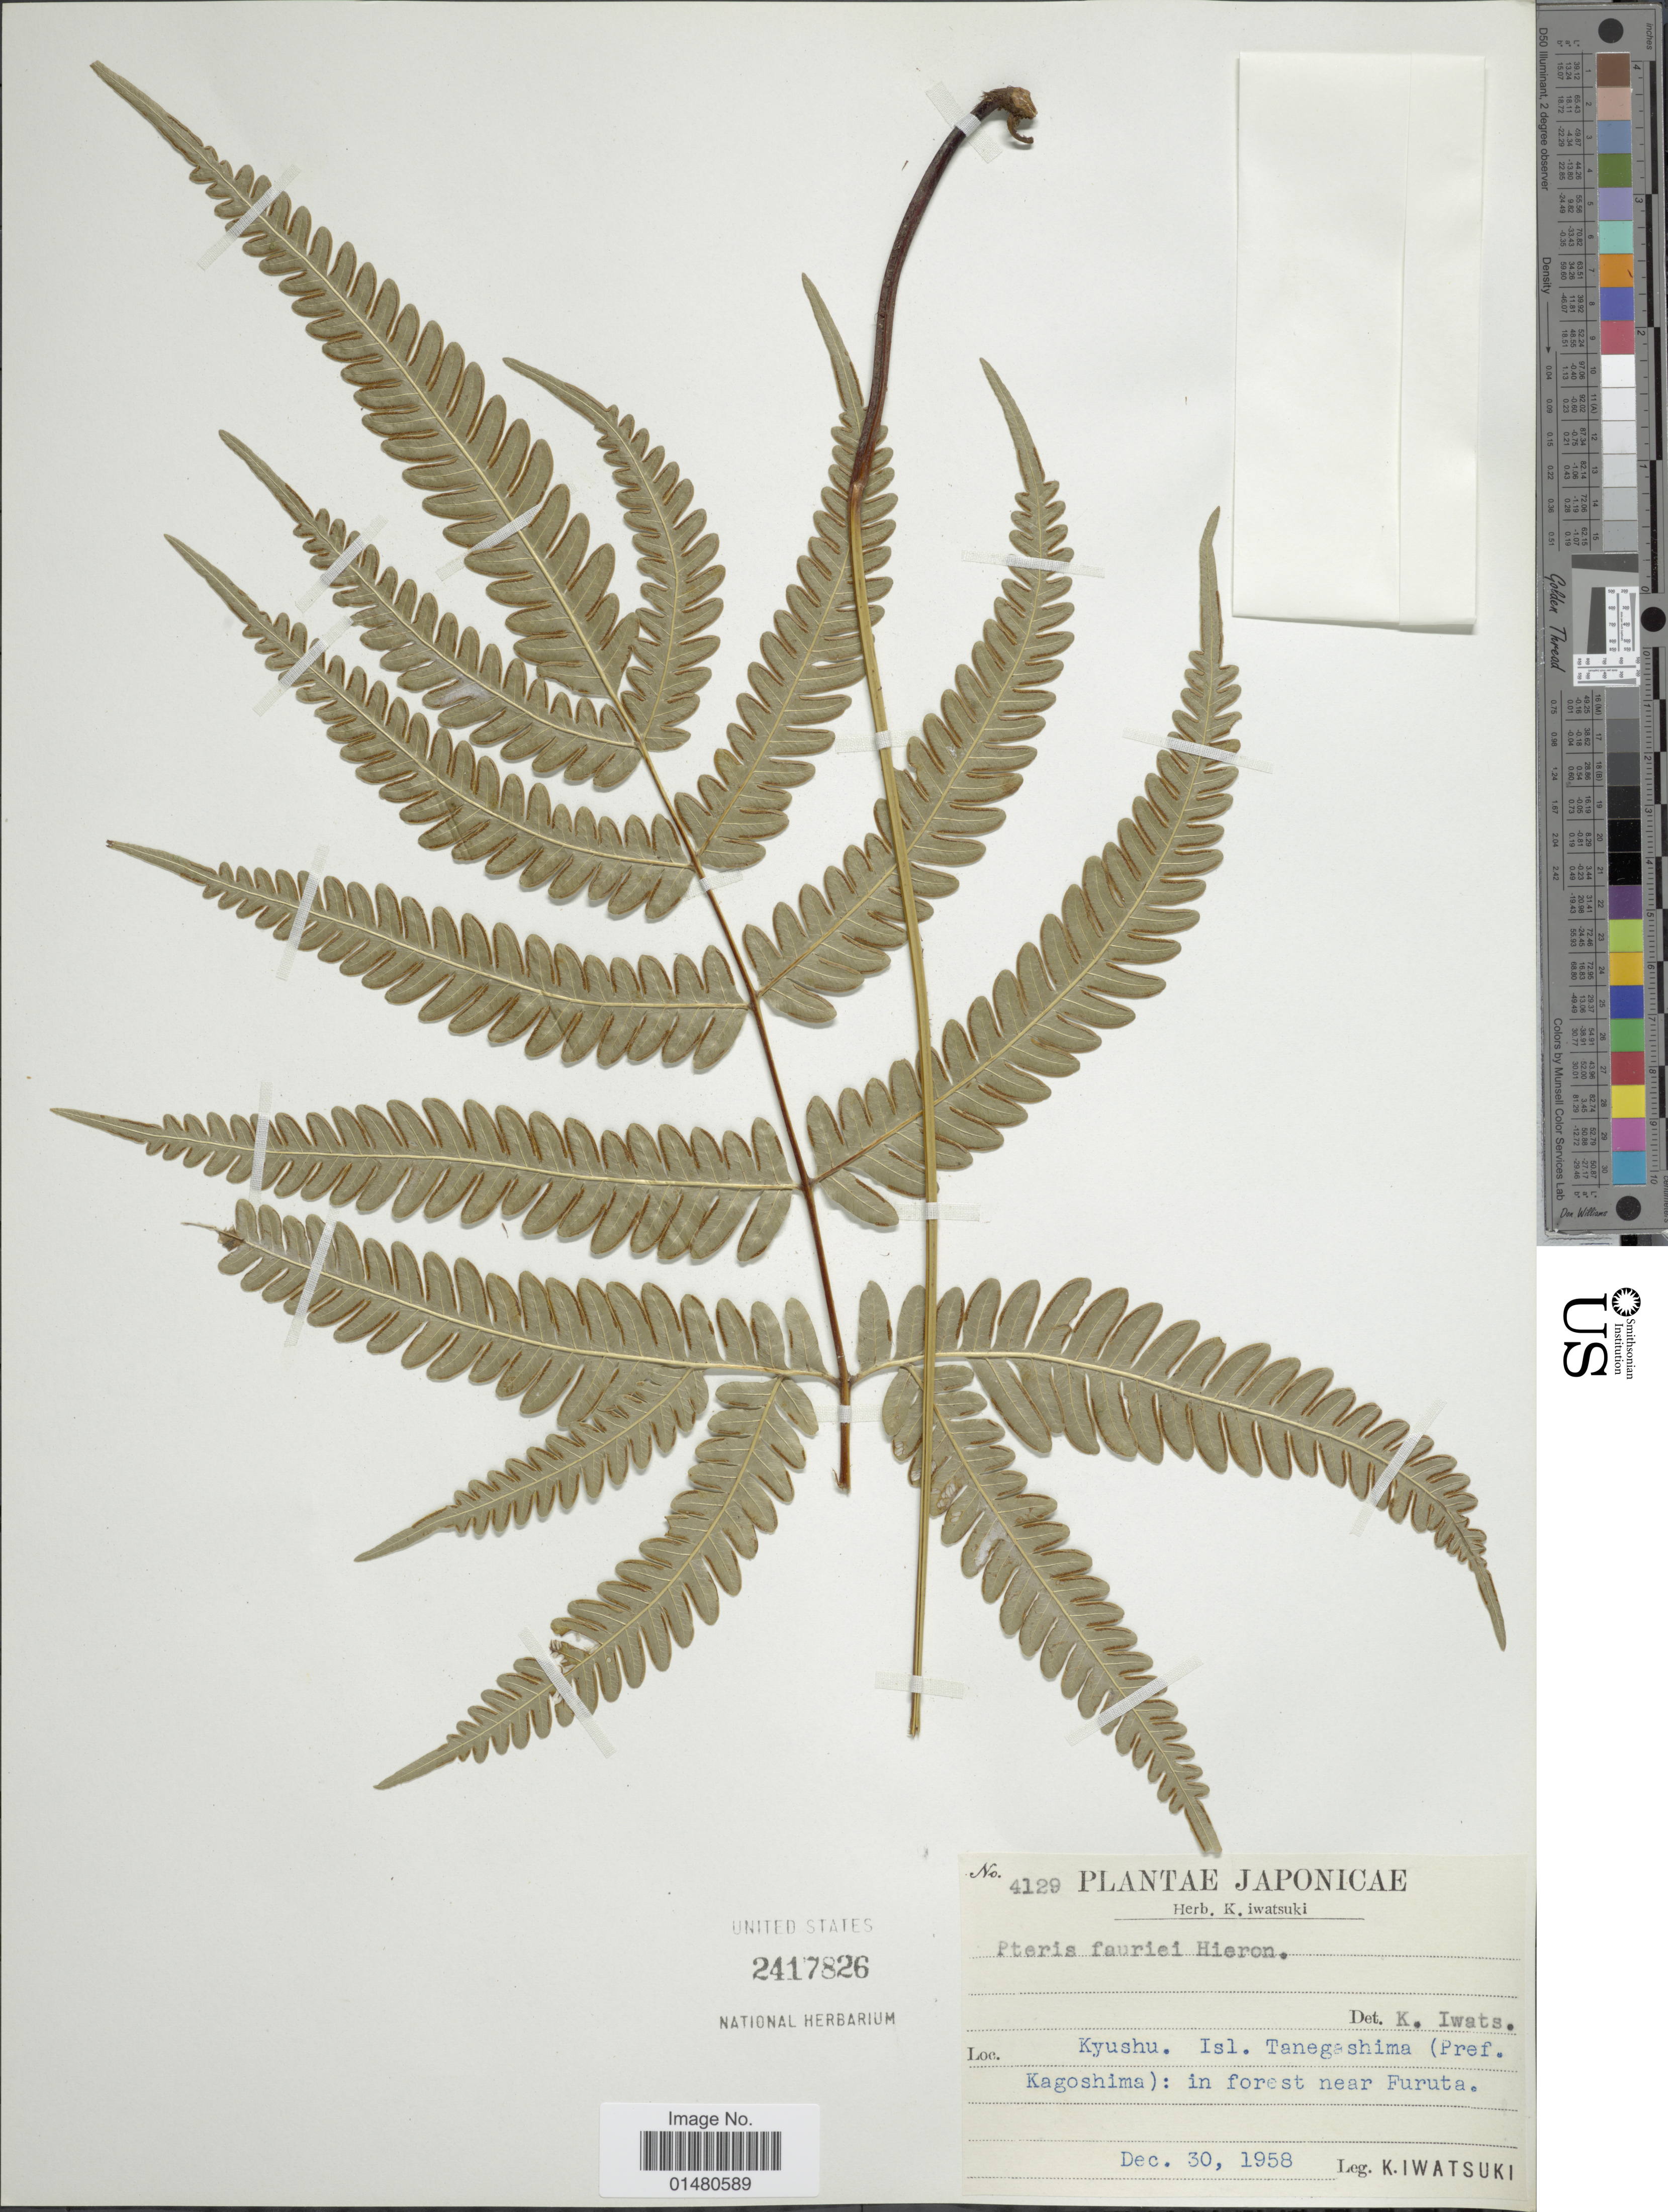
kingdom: Plantae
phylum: Tracheophyta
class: Polypodiopsida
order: Polypodiales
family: Pteridaceae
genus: Pteris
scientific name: Pteris fauriei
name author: Hieron.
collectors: K. Iwatsuki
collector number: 4129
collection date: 1958-12-30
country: Japan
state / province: Kagosima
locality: Isl. Tanegashima (Pref. Kagoshima): in forest near Furuta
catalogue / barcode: US 2417826